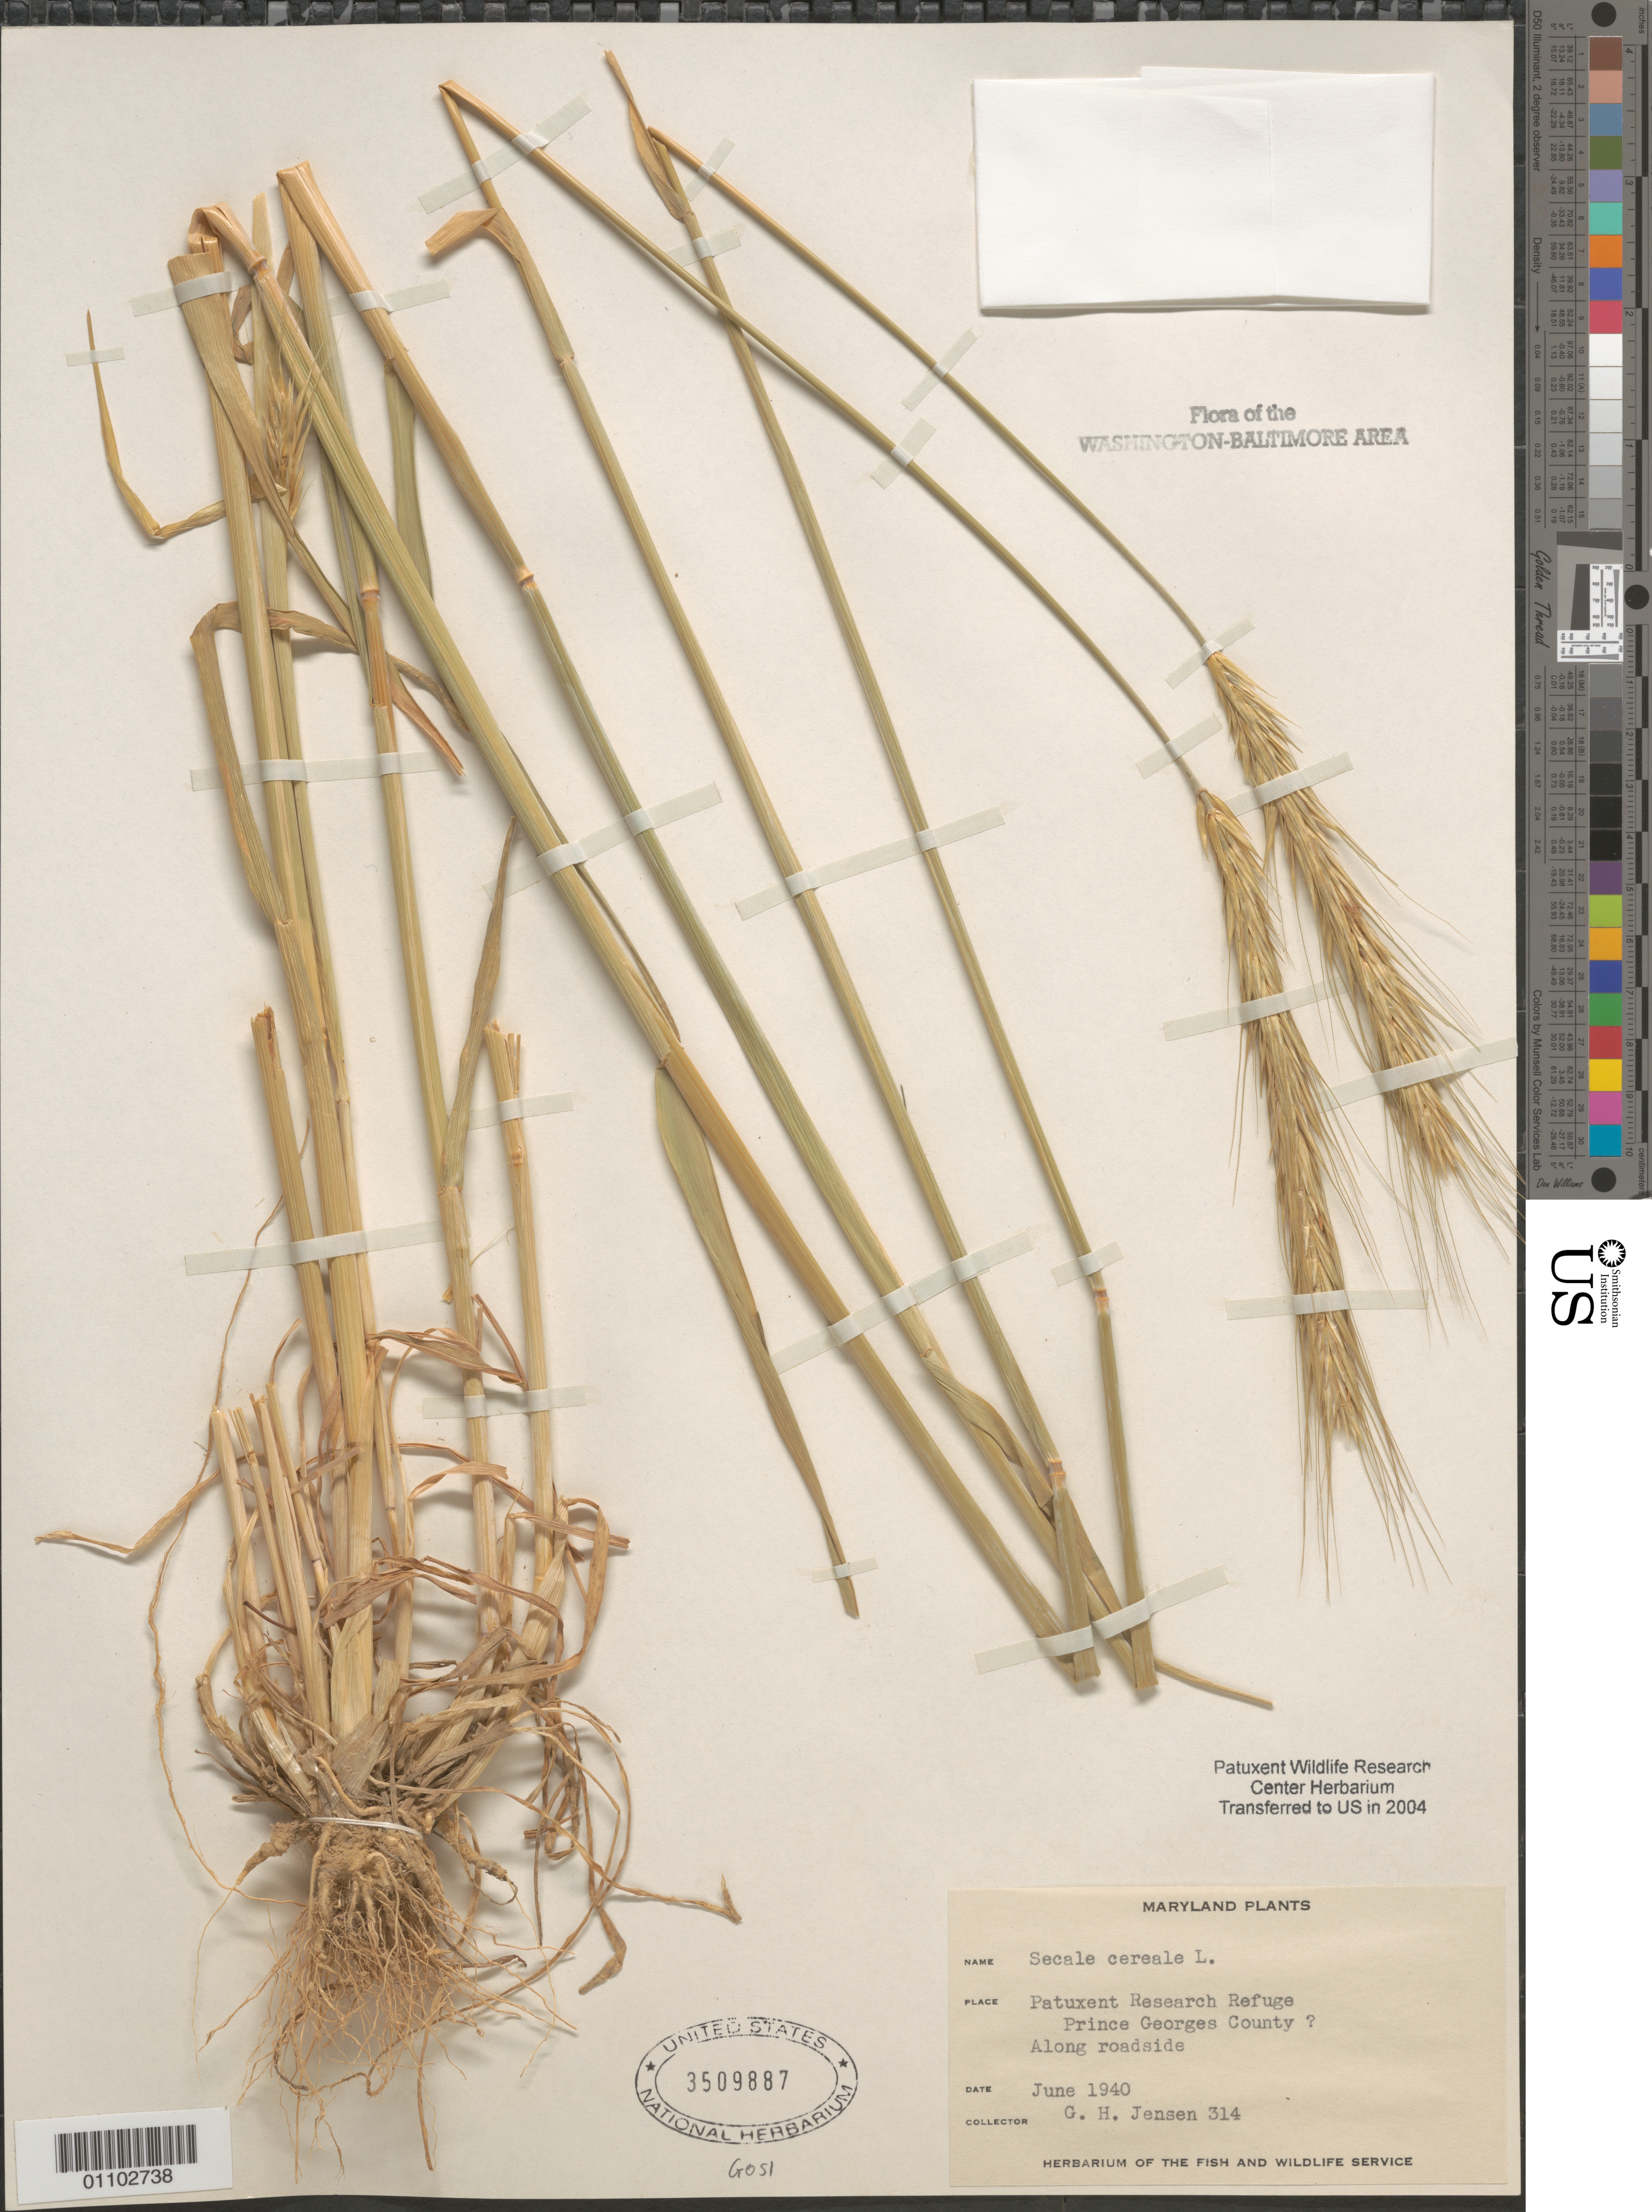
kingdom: Plantae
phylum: Tracheophyta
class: Liliopsida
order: Poales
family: Poaceae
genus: Secale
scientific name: Secale cereale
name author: L.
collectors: G. H. Jensen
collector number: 314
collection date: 1940-06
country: United States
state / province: Maryland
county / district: Prince George's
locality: Patuxent Research Refuge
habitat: Along roadside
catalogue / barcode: US 3509887